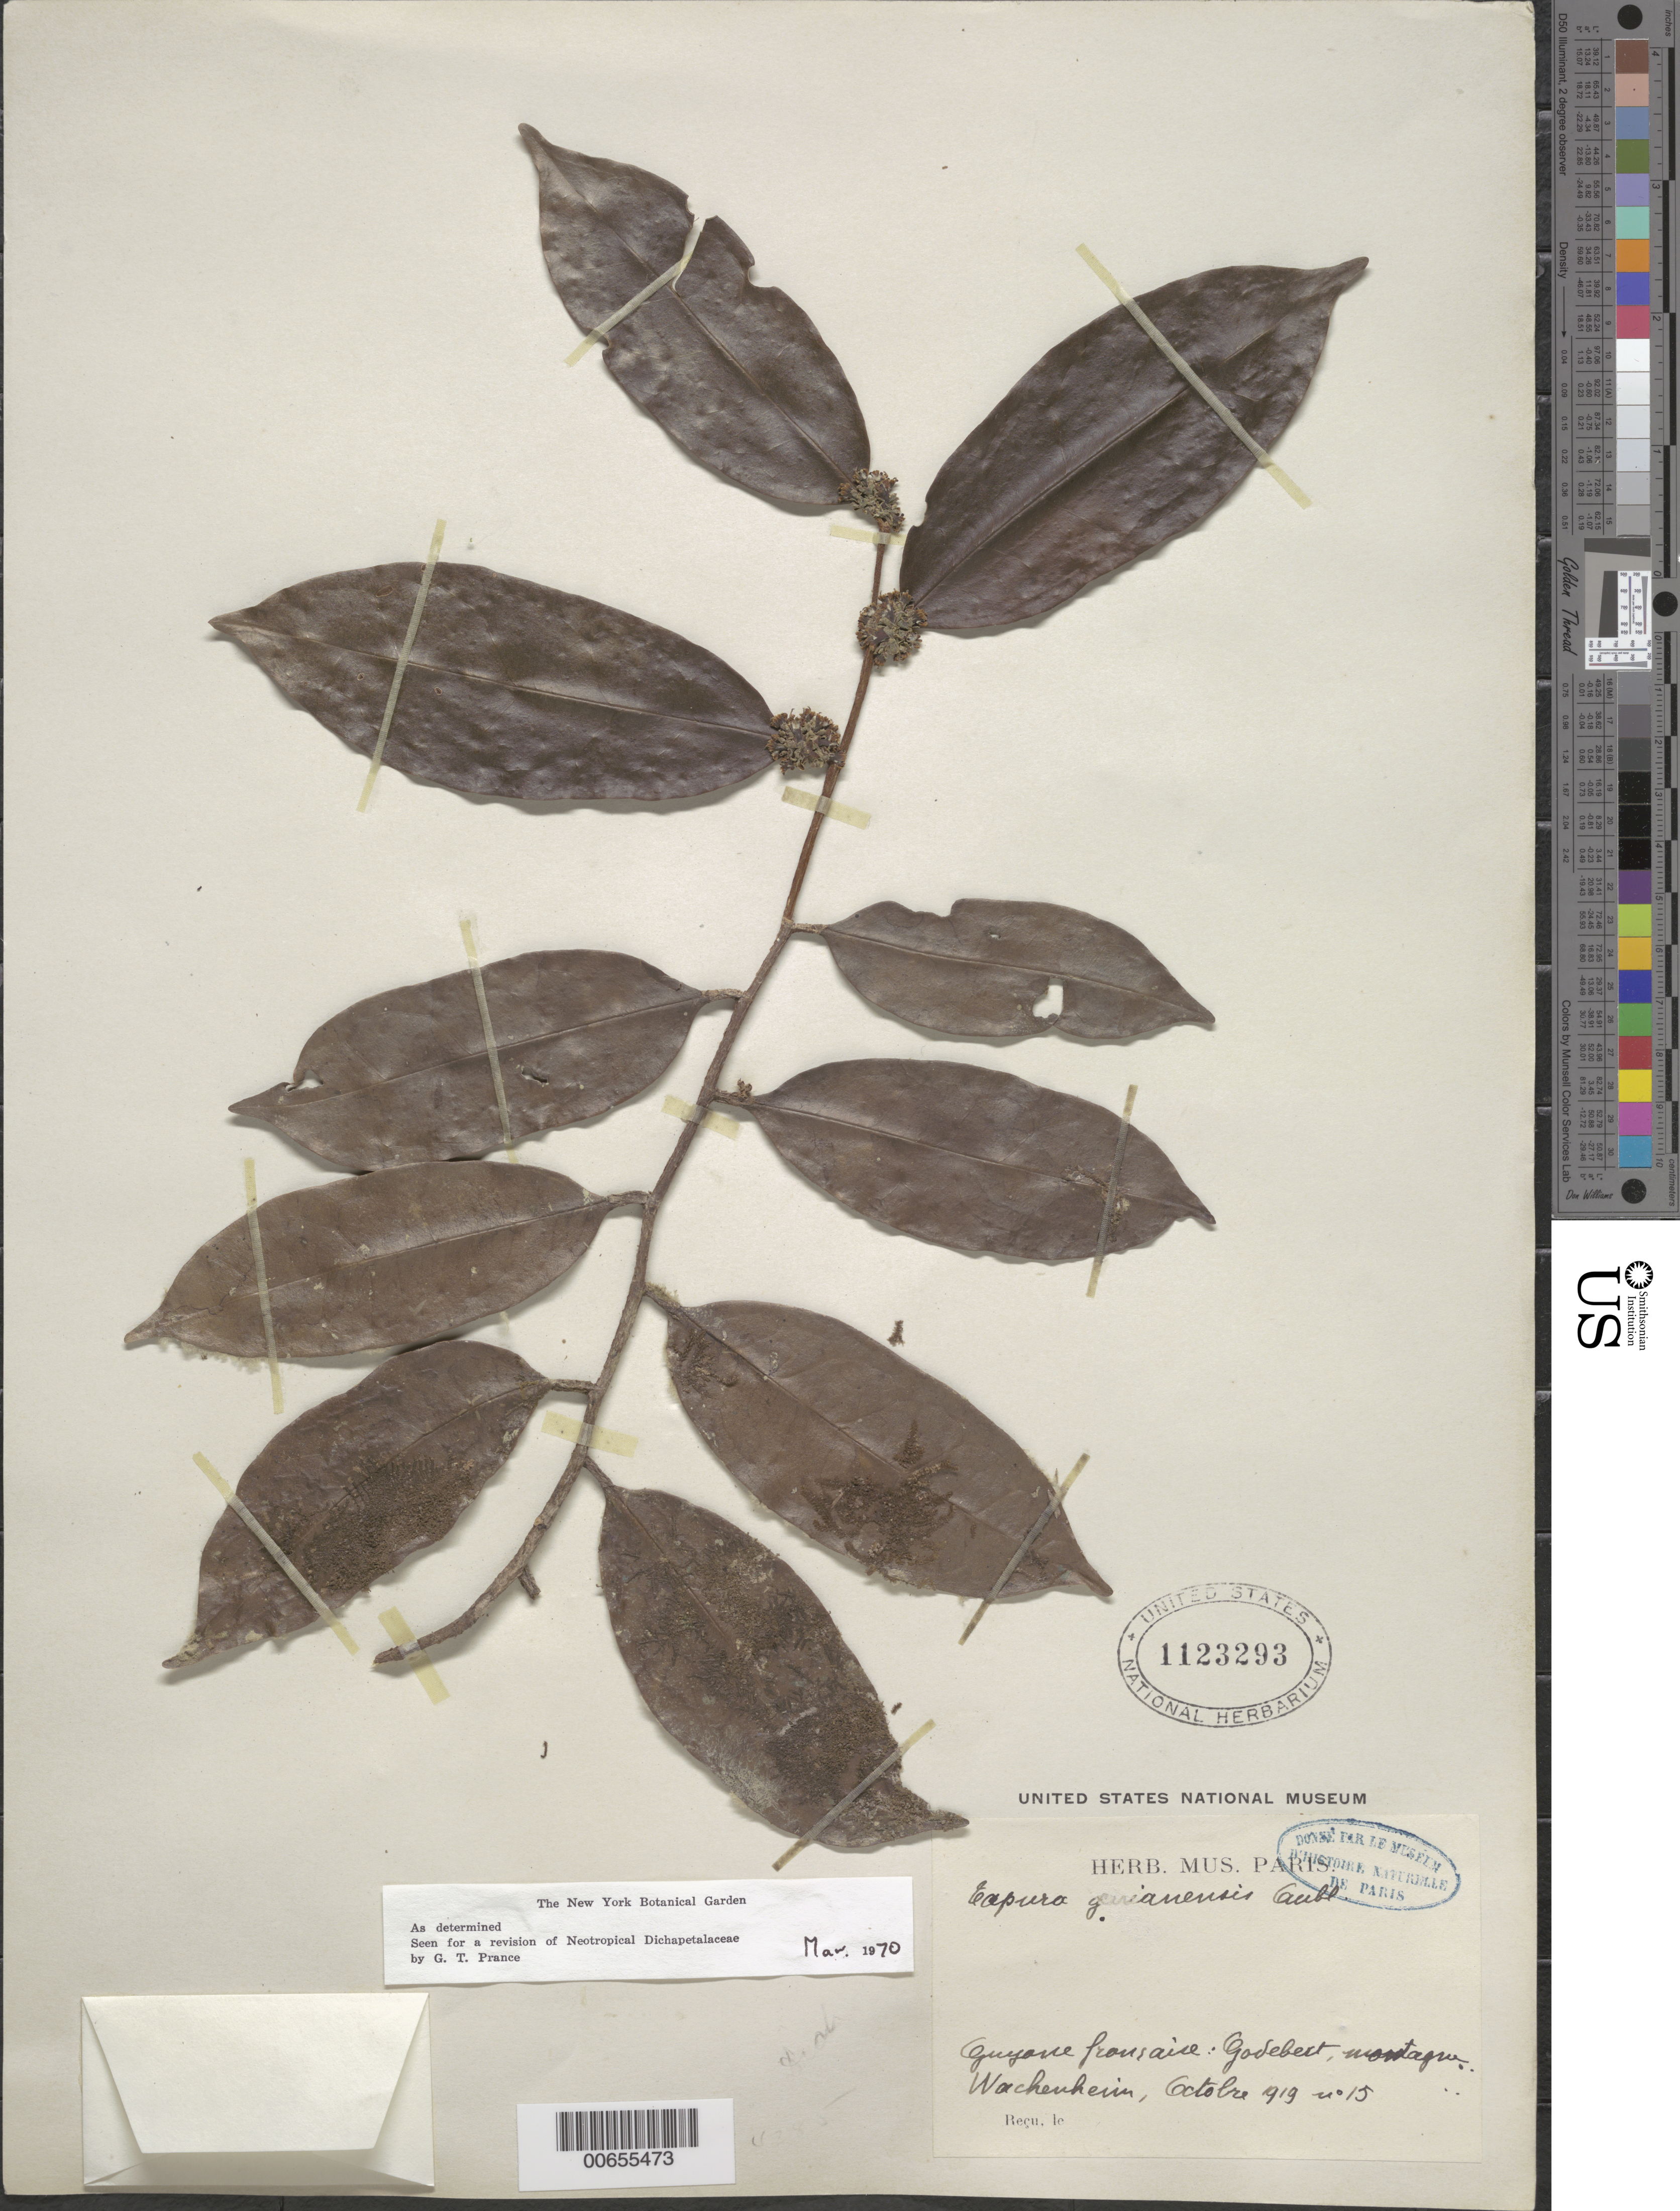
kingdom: Plantae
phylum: Tracheophyta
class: Magnoliopsida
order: Malpighiales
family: Dichapetalaceae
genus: Tapura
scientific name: Tapura guianensis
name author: Aubl.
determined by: Prance, G. T.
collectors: G. Wachenheim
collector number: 15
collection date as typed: Oct-19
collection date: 1919-10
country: French Guiana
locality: Godebert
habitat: Montagne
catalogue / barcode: US 1123293